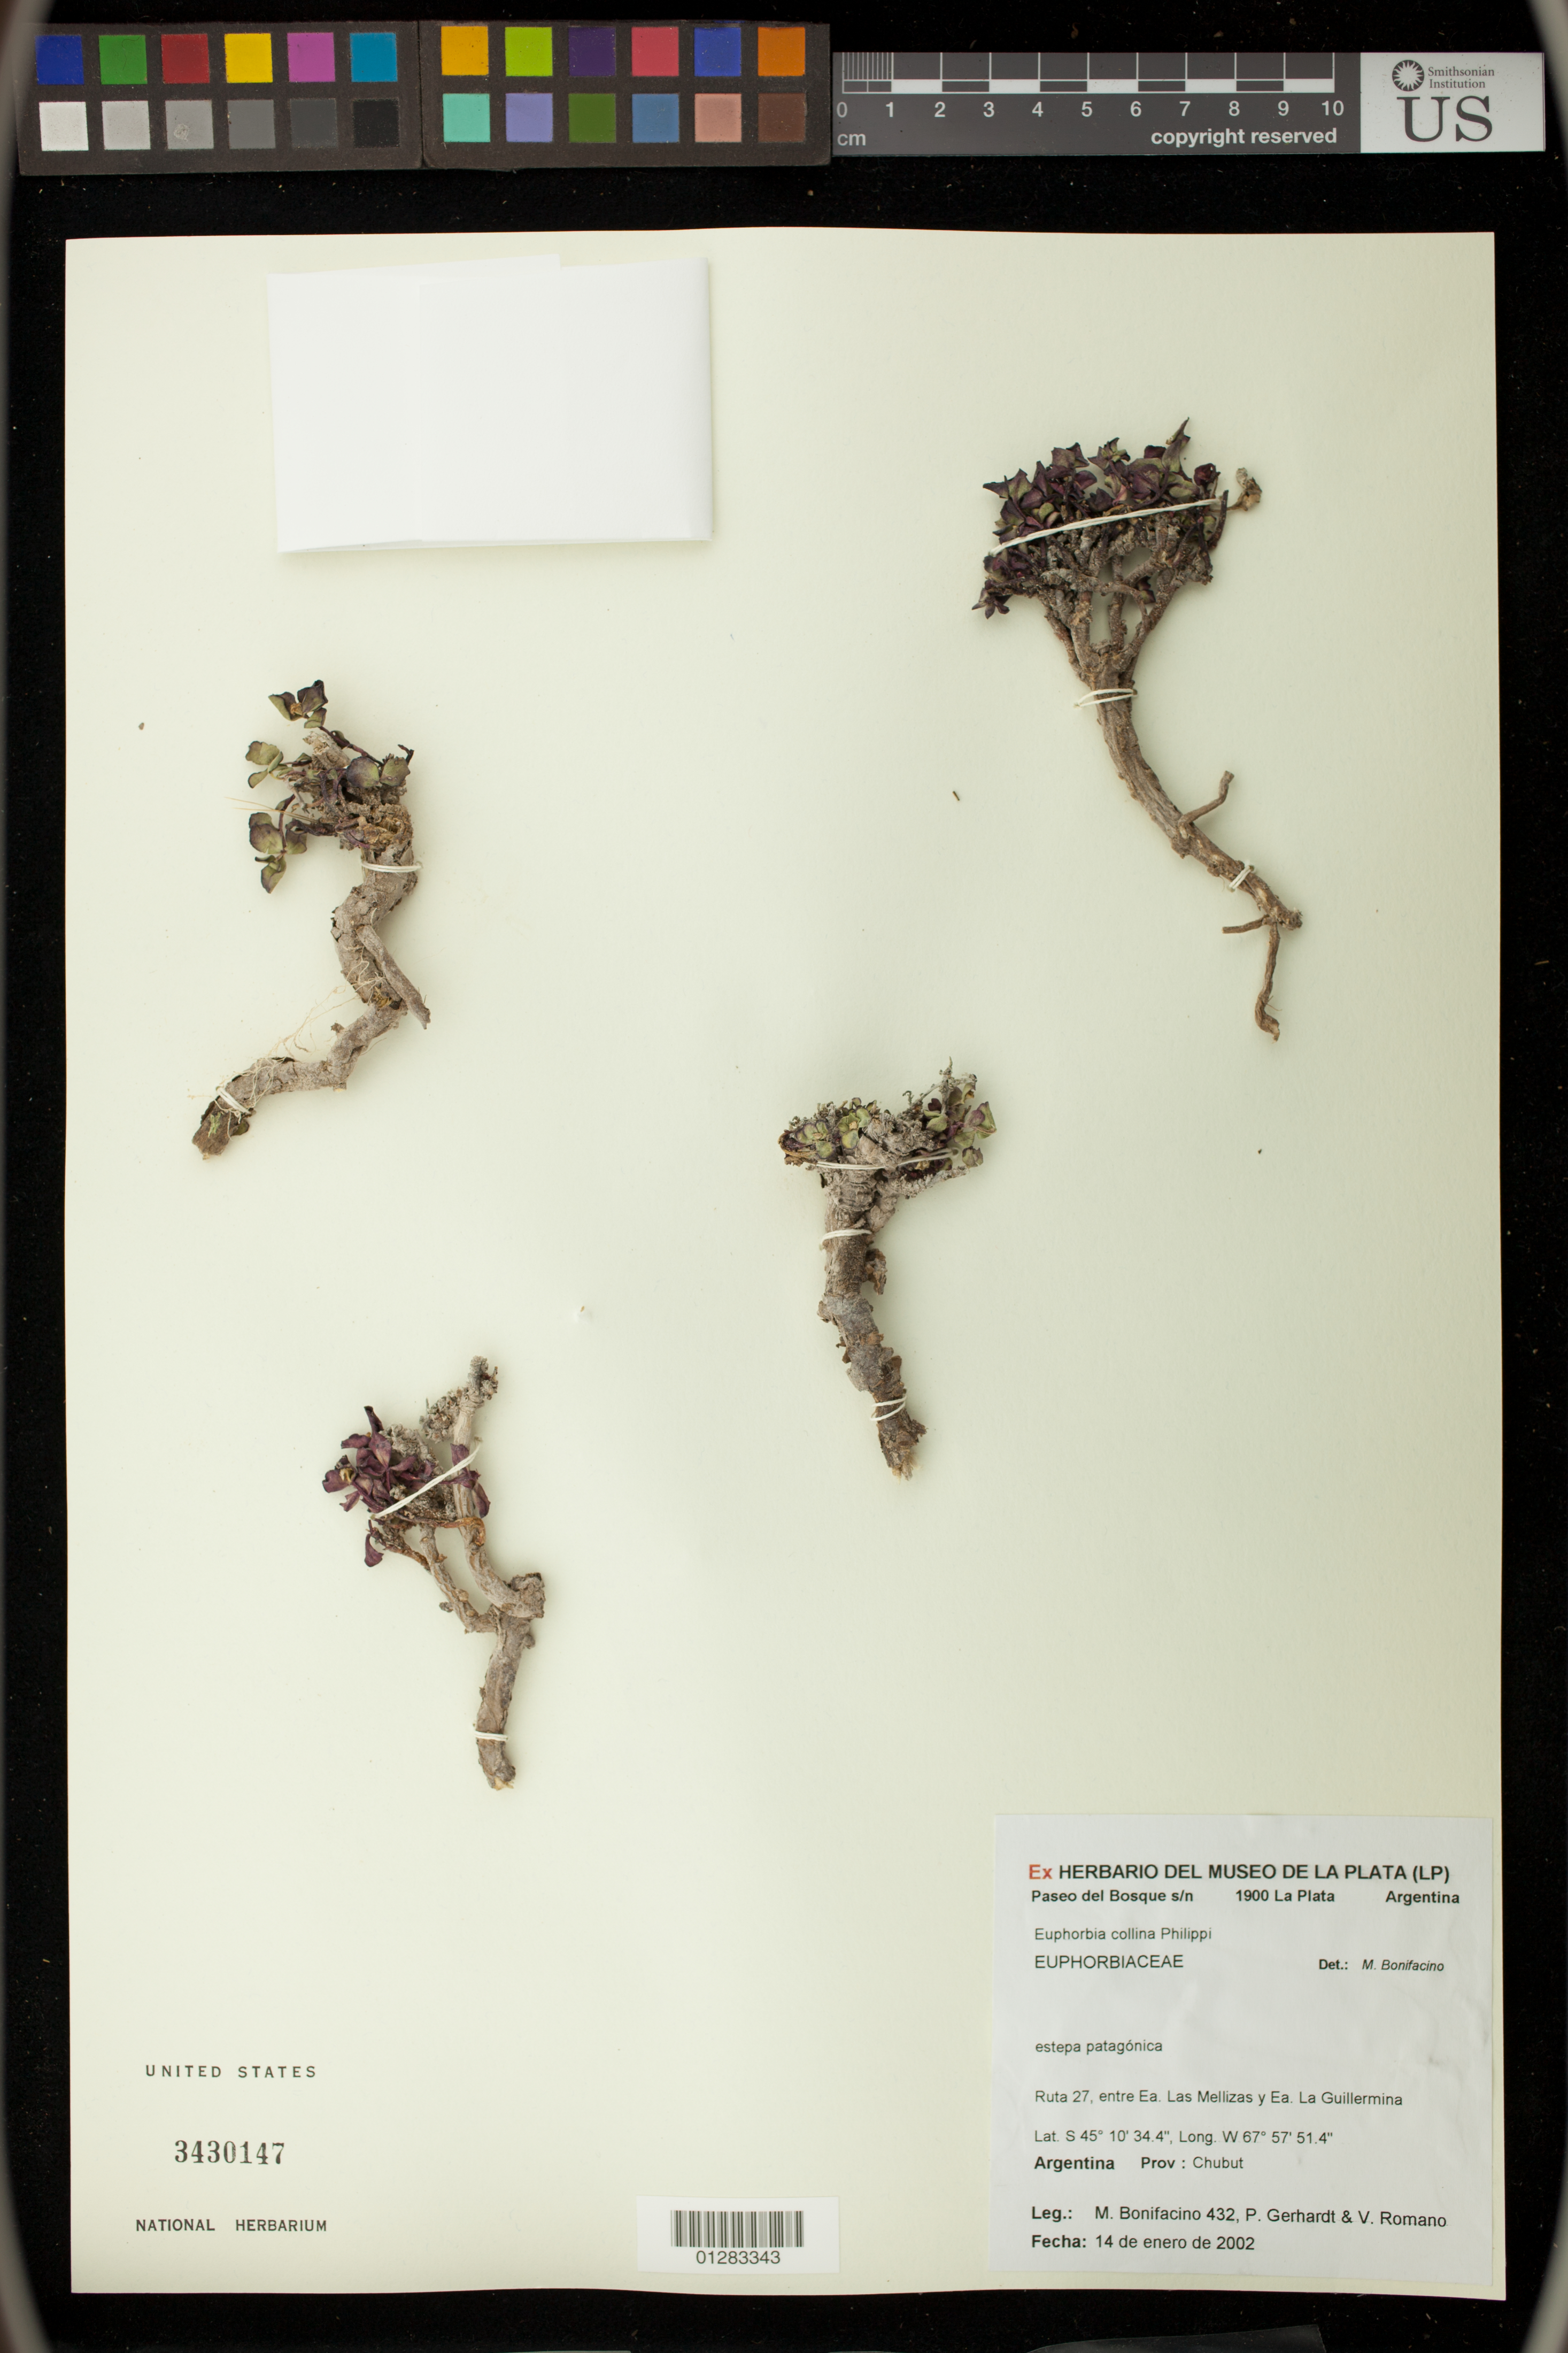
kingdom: Plantae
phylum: Tracheophyta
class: Magnoliopsida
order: Malpighiales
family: Euphorbiaceae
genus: Euphorbia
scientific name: Euphorbia collina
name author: Brandegee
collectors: M. Bonifacino, P. Gerhardt & V. Romano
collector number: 0432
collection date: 2002-01-14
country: Argentina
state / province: Chubut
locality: Ruta 27, entre Ea. Las Mellizas y Ea. La Guillermina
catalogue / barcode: US 3430147